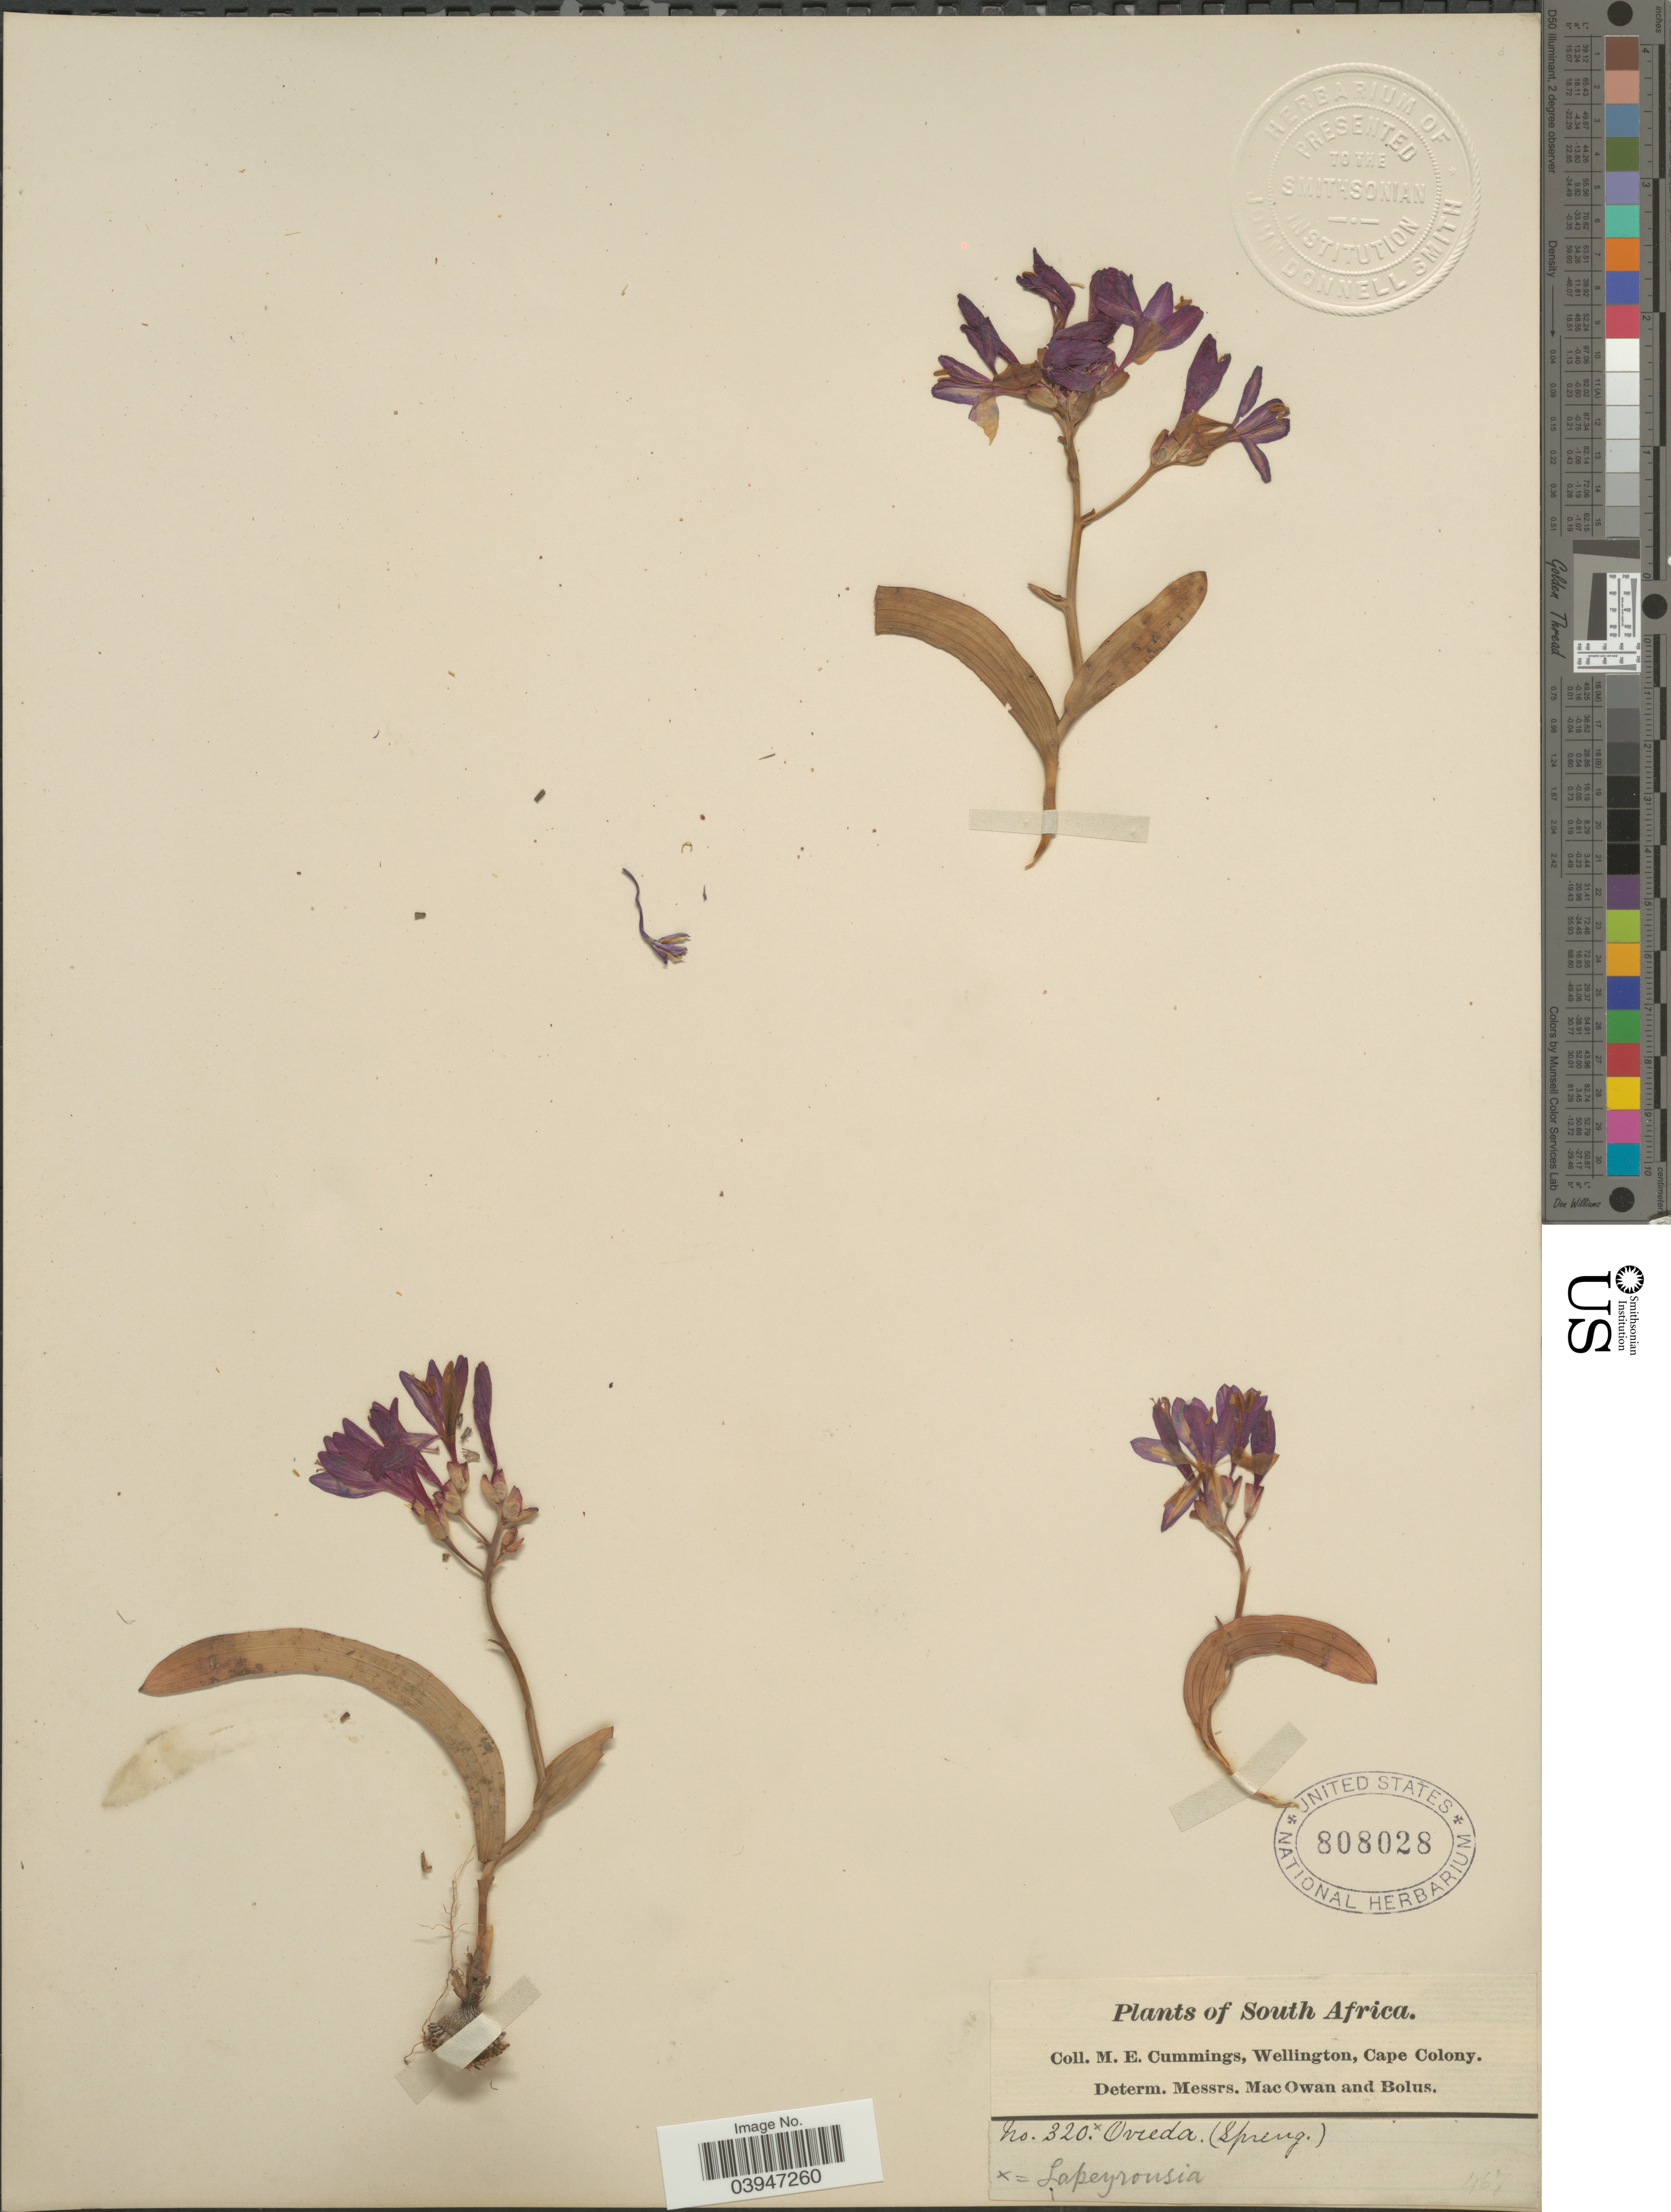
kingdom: Plantae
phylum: Tracheophyta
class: Liliopsida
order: Asparagales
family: Iridaceae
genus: Lapeirousia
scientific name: Lapeirousia sp.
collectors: M. E. Cummings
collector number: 320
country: South Africa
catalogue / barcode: US 808028